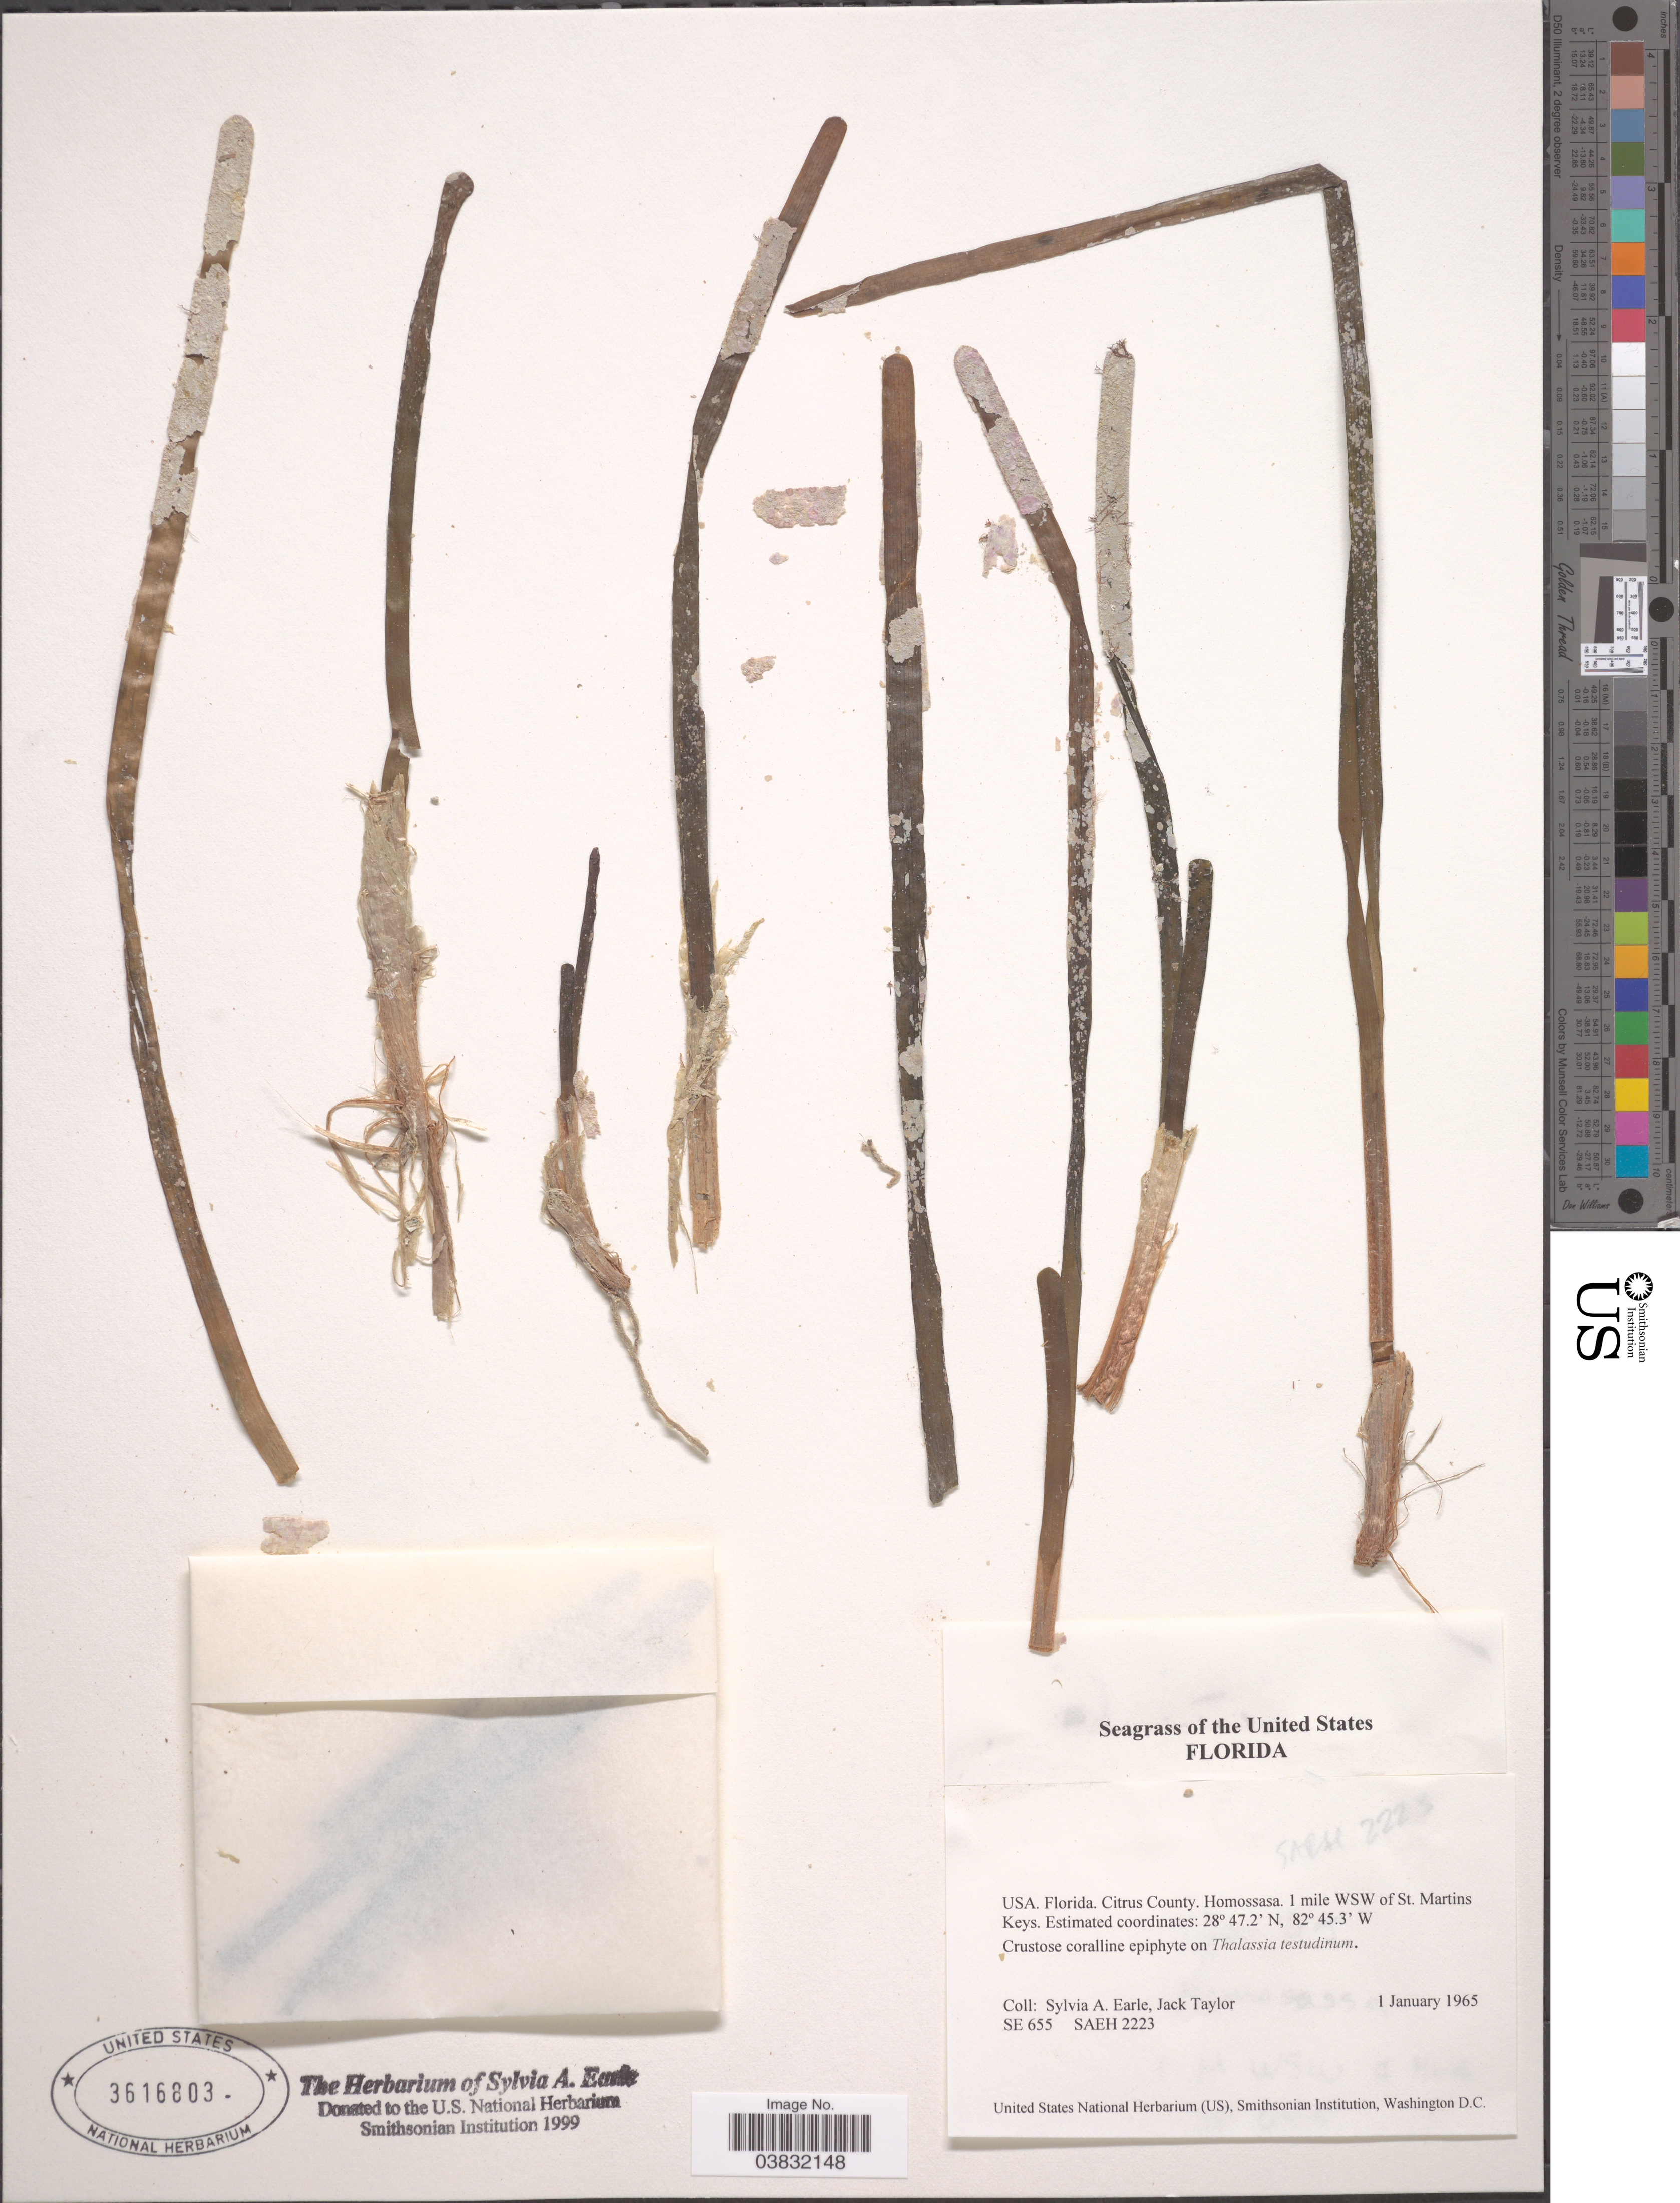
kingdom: Plantae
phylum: Tracheophyta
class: Liliopsida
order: Alismatales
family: Hydrocharitaceae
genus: Thalassia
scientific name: Thalassia testudinum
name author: Banks & Sol. ex K.D. Koenig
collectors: S. A. Earle & J. Taylor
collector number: SE 655/SAEH 2223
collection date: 1965-01-01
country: United States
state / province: Florida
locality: Citrus County. Homosassa. 1 mile WSW of St. Martins Keys.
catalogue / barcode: US 3616803